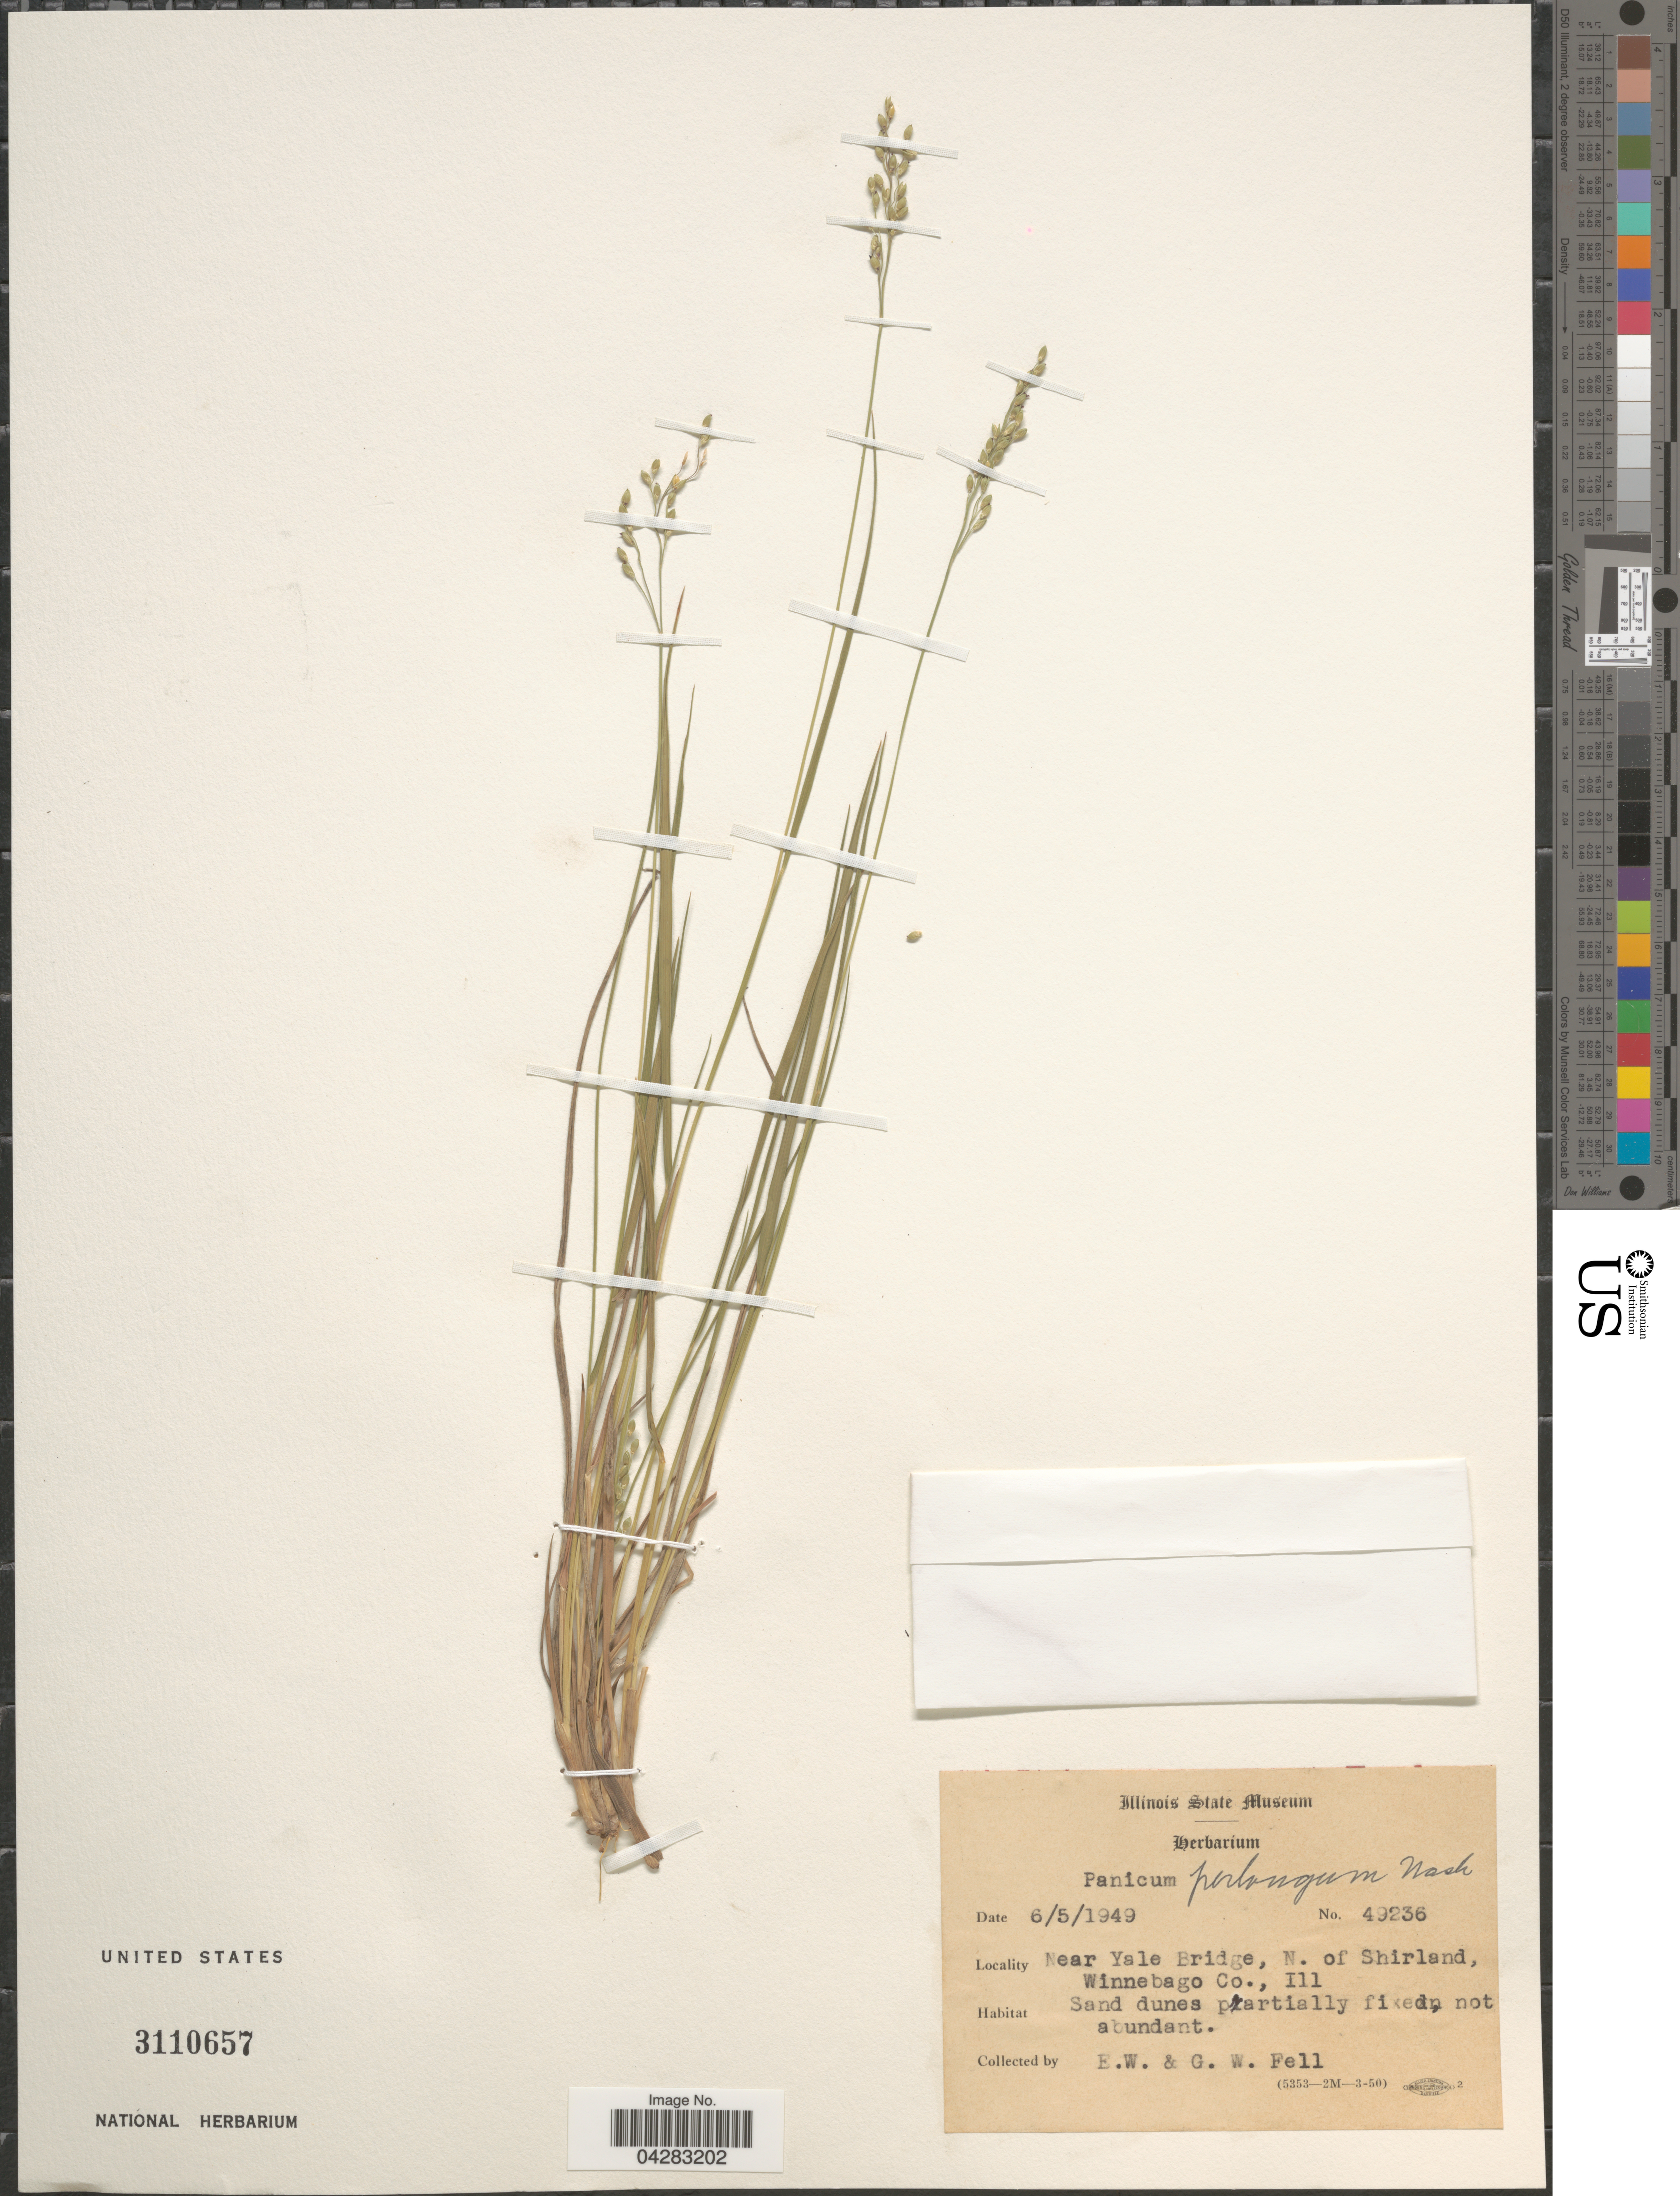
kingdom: Plantae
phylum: Tracheophyta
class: Liliopsida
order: Poales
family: Poaceae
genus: Dichanthelium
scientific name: Dichanthelium linearifolium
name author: (Scribn.) Gould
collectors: E. Fell & G. Fell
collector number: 49236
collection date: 1949-06-05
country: United States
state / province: Illinois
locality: Near Yale Bridge, N. of Shirland, Winnebago Co.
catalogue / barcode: US 3110657